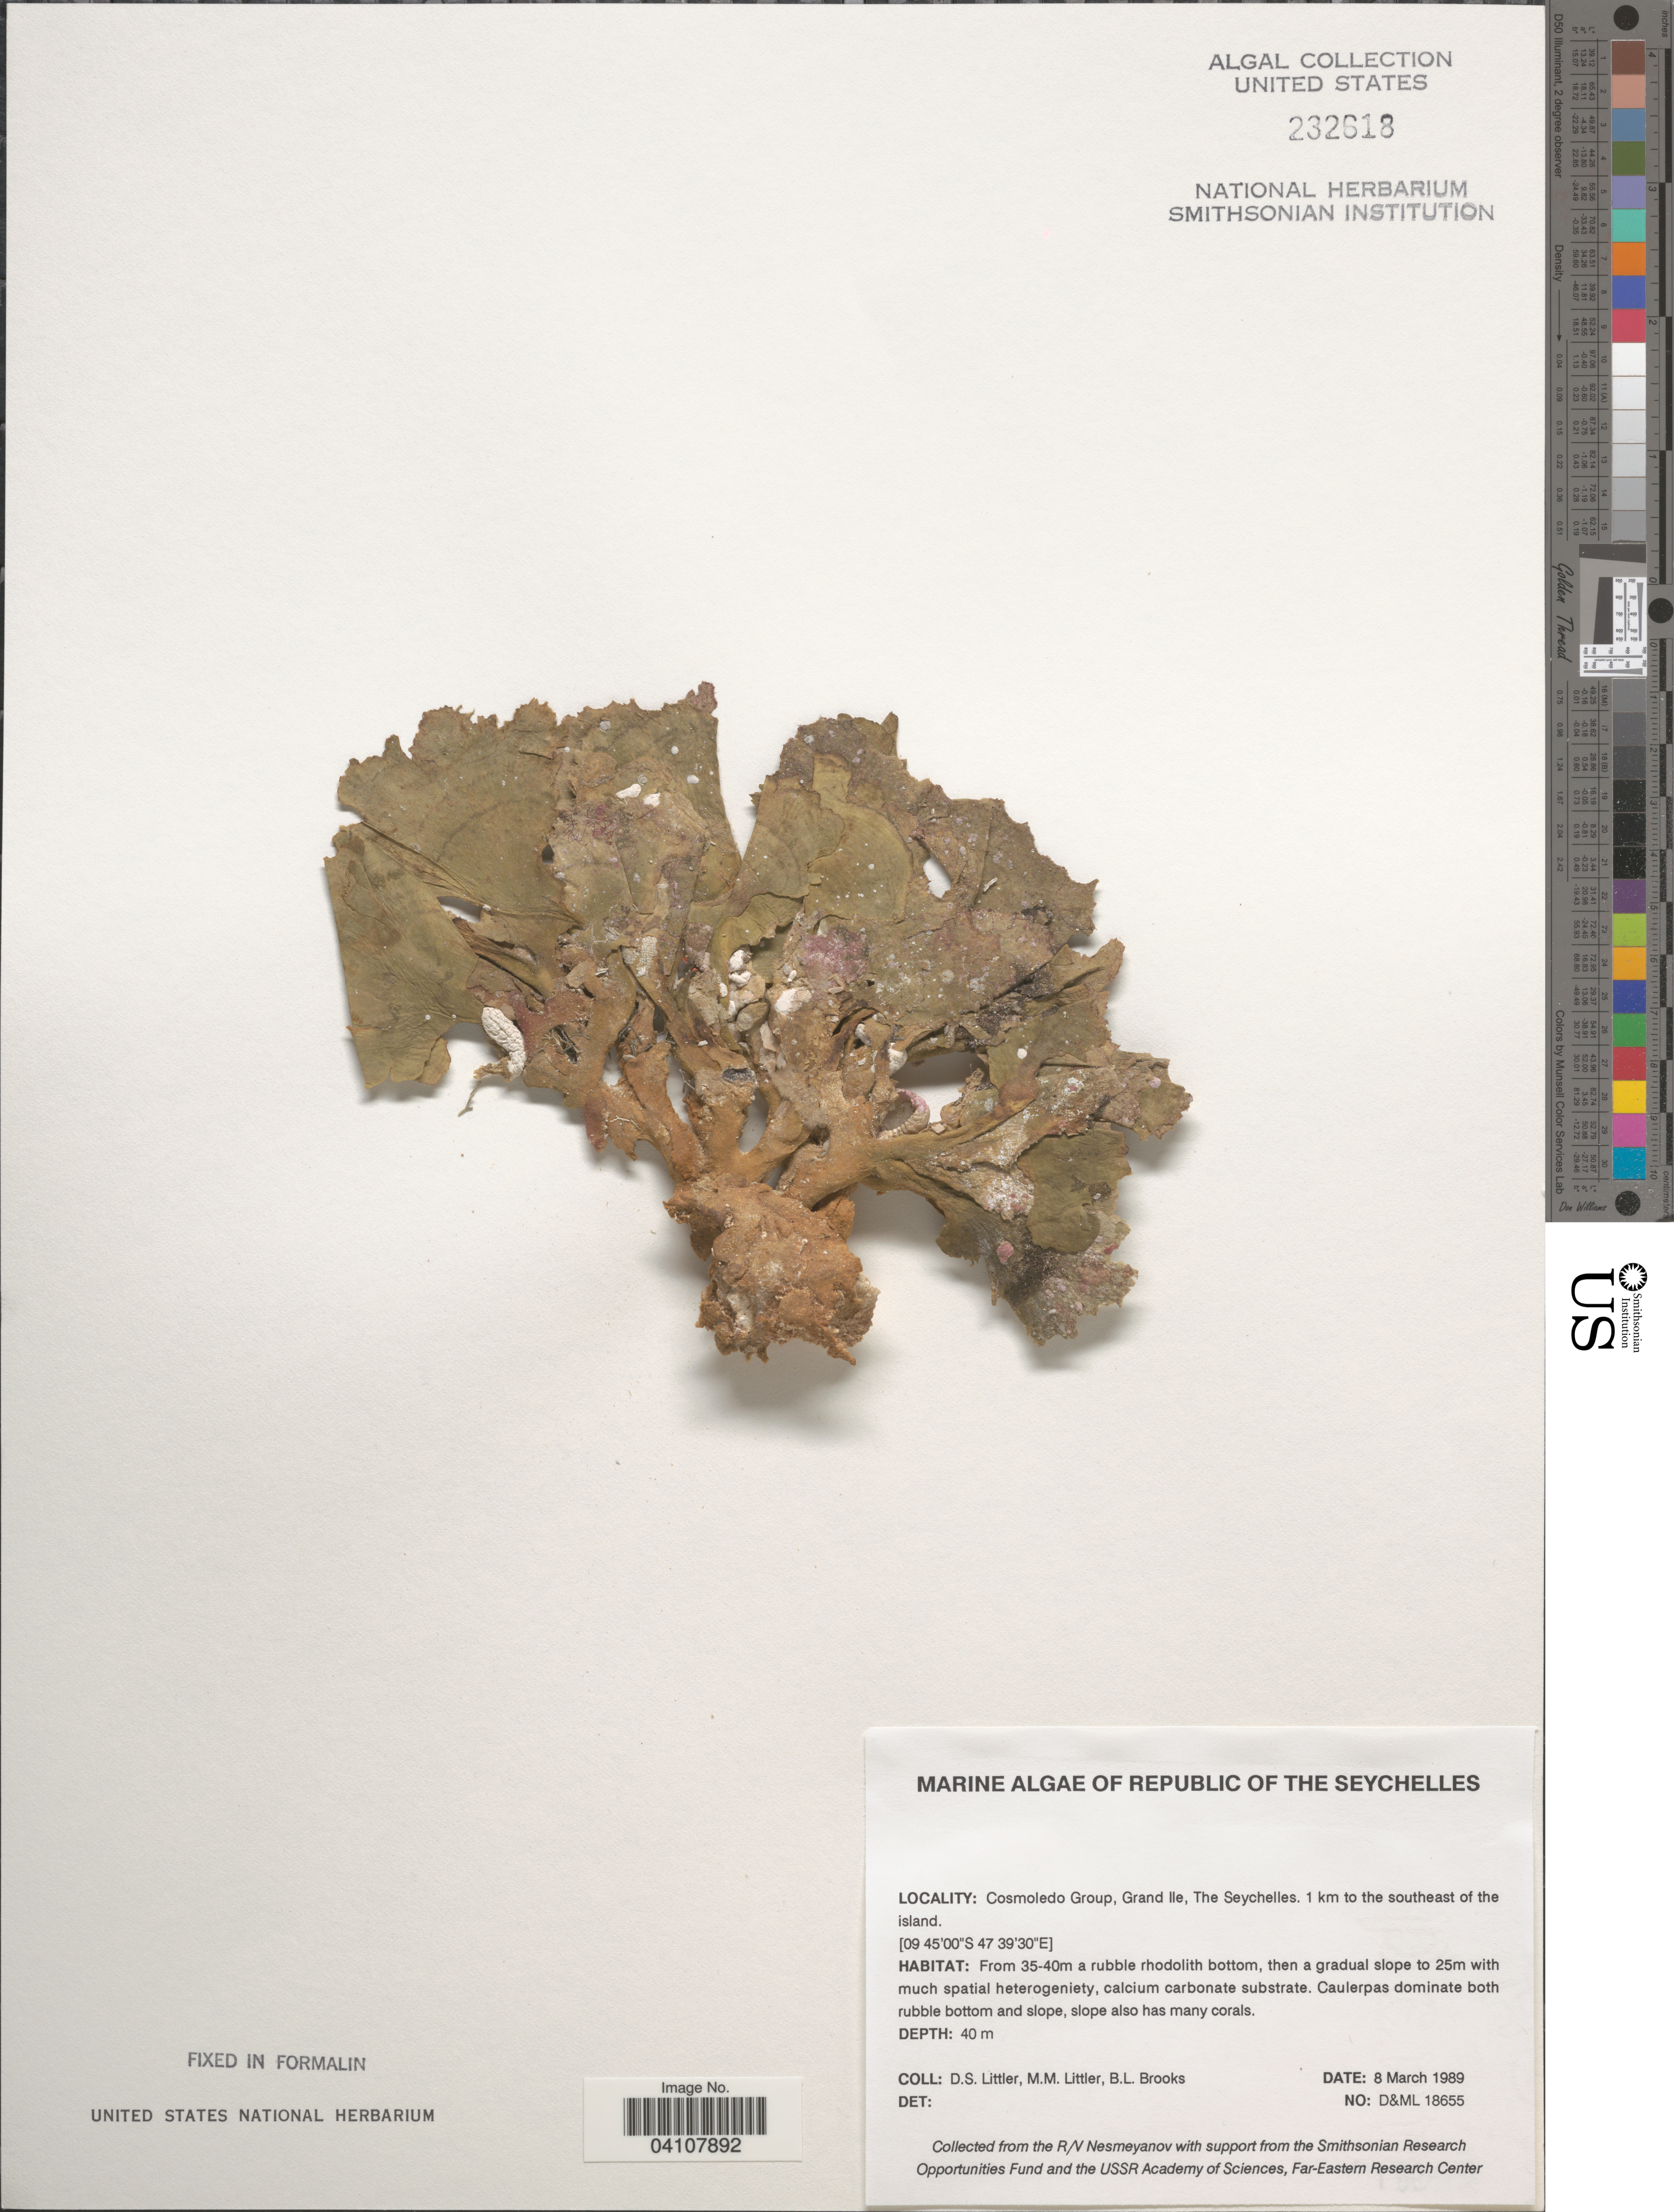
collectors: D. S. Littler & B. Brooks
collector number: D&ML18655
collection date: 1989-03-08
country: Seychelles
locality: Republic of the Seychelles. Cosmoledo Group, Grand Ile. 1 km to the southeast of the island.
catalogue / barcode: US 232618